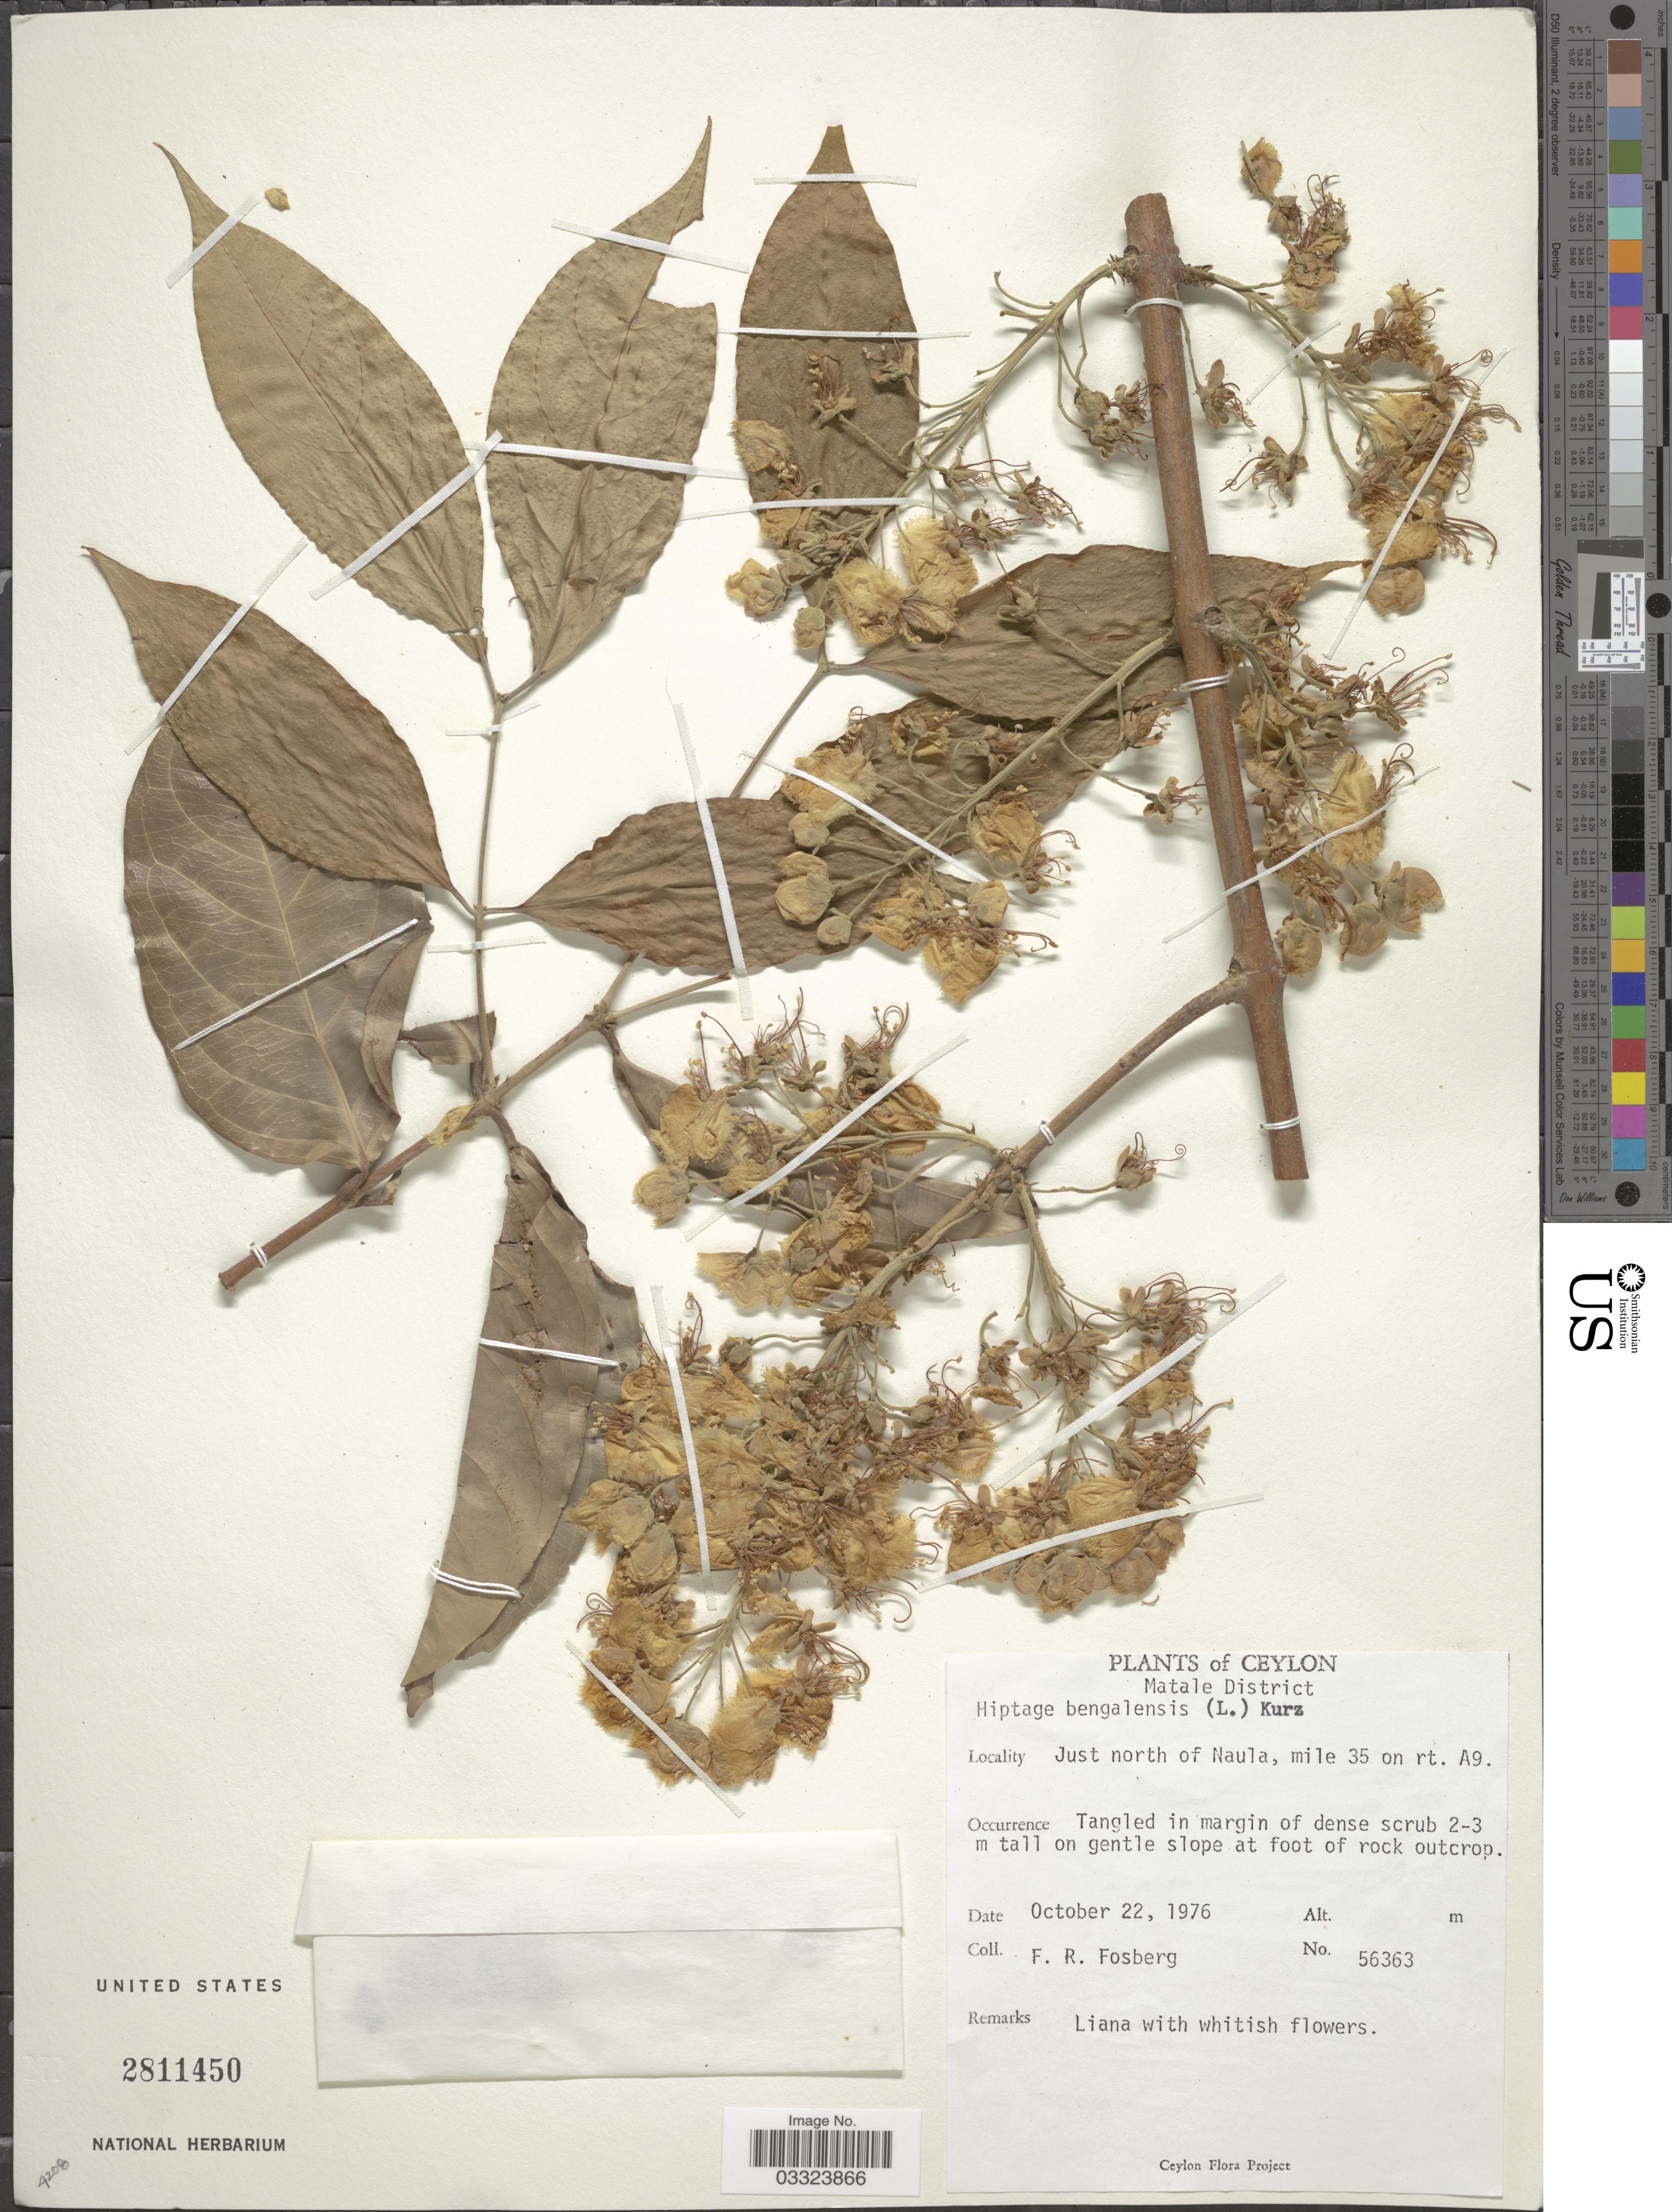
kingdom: Plantae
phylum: Tracheophyta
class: Magnoliopsida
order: Malpighiales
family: Malpighiaceae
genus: Hiptage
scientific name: Hiptage benghalensis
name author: (L.) Kurz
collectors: F. R. Fosberg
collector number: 56363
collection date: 1976-10-22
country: Sri Lanka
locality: Ceylon. Matale District. Just north of Naula, mile 35 on rt. A9.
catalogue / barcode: US 2811450